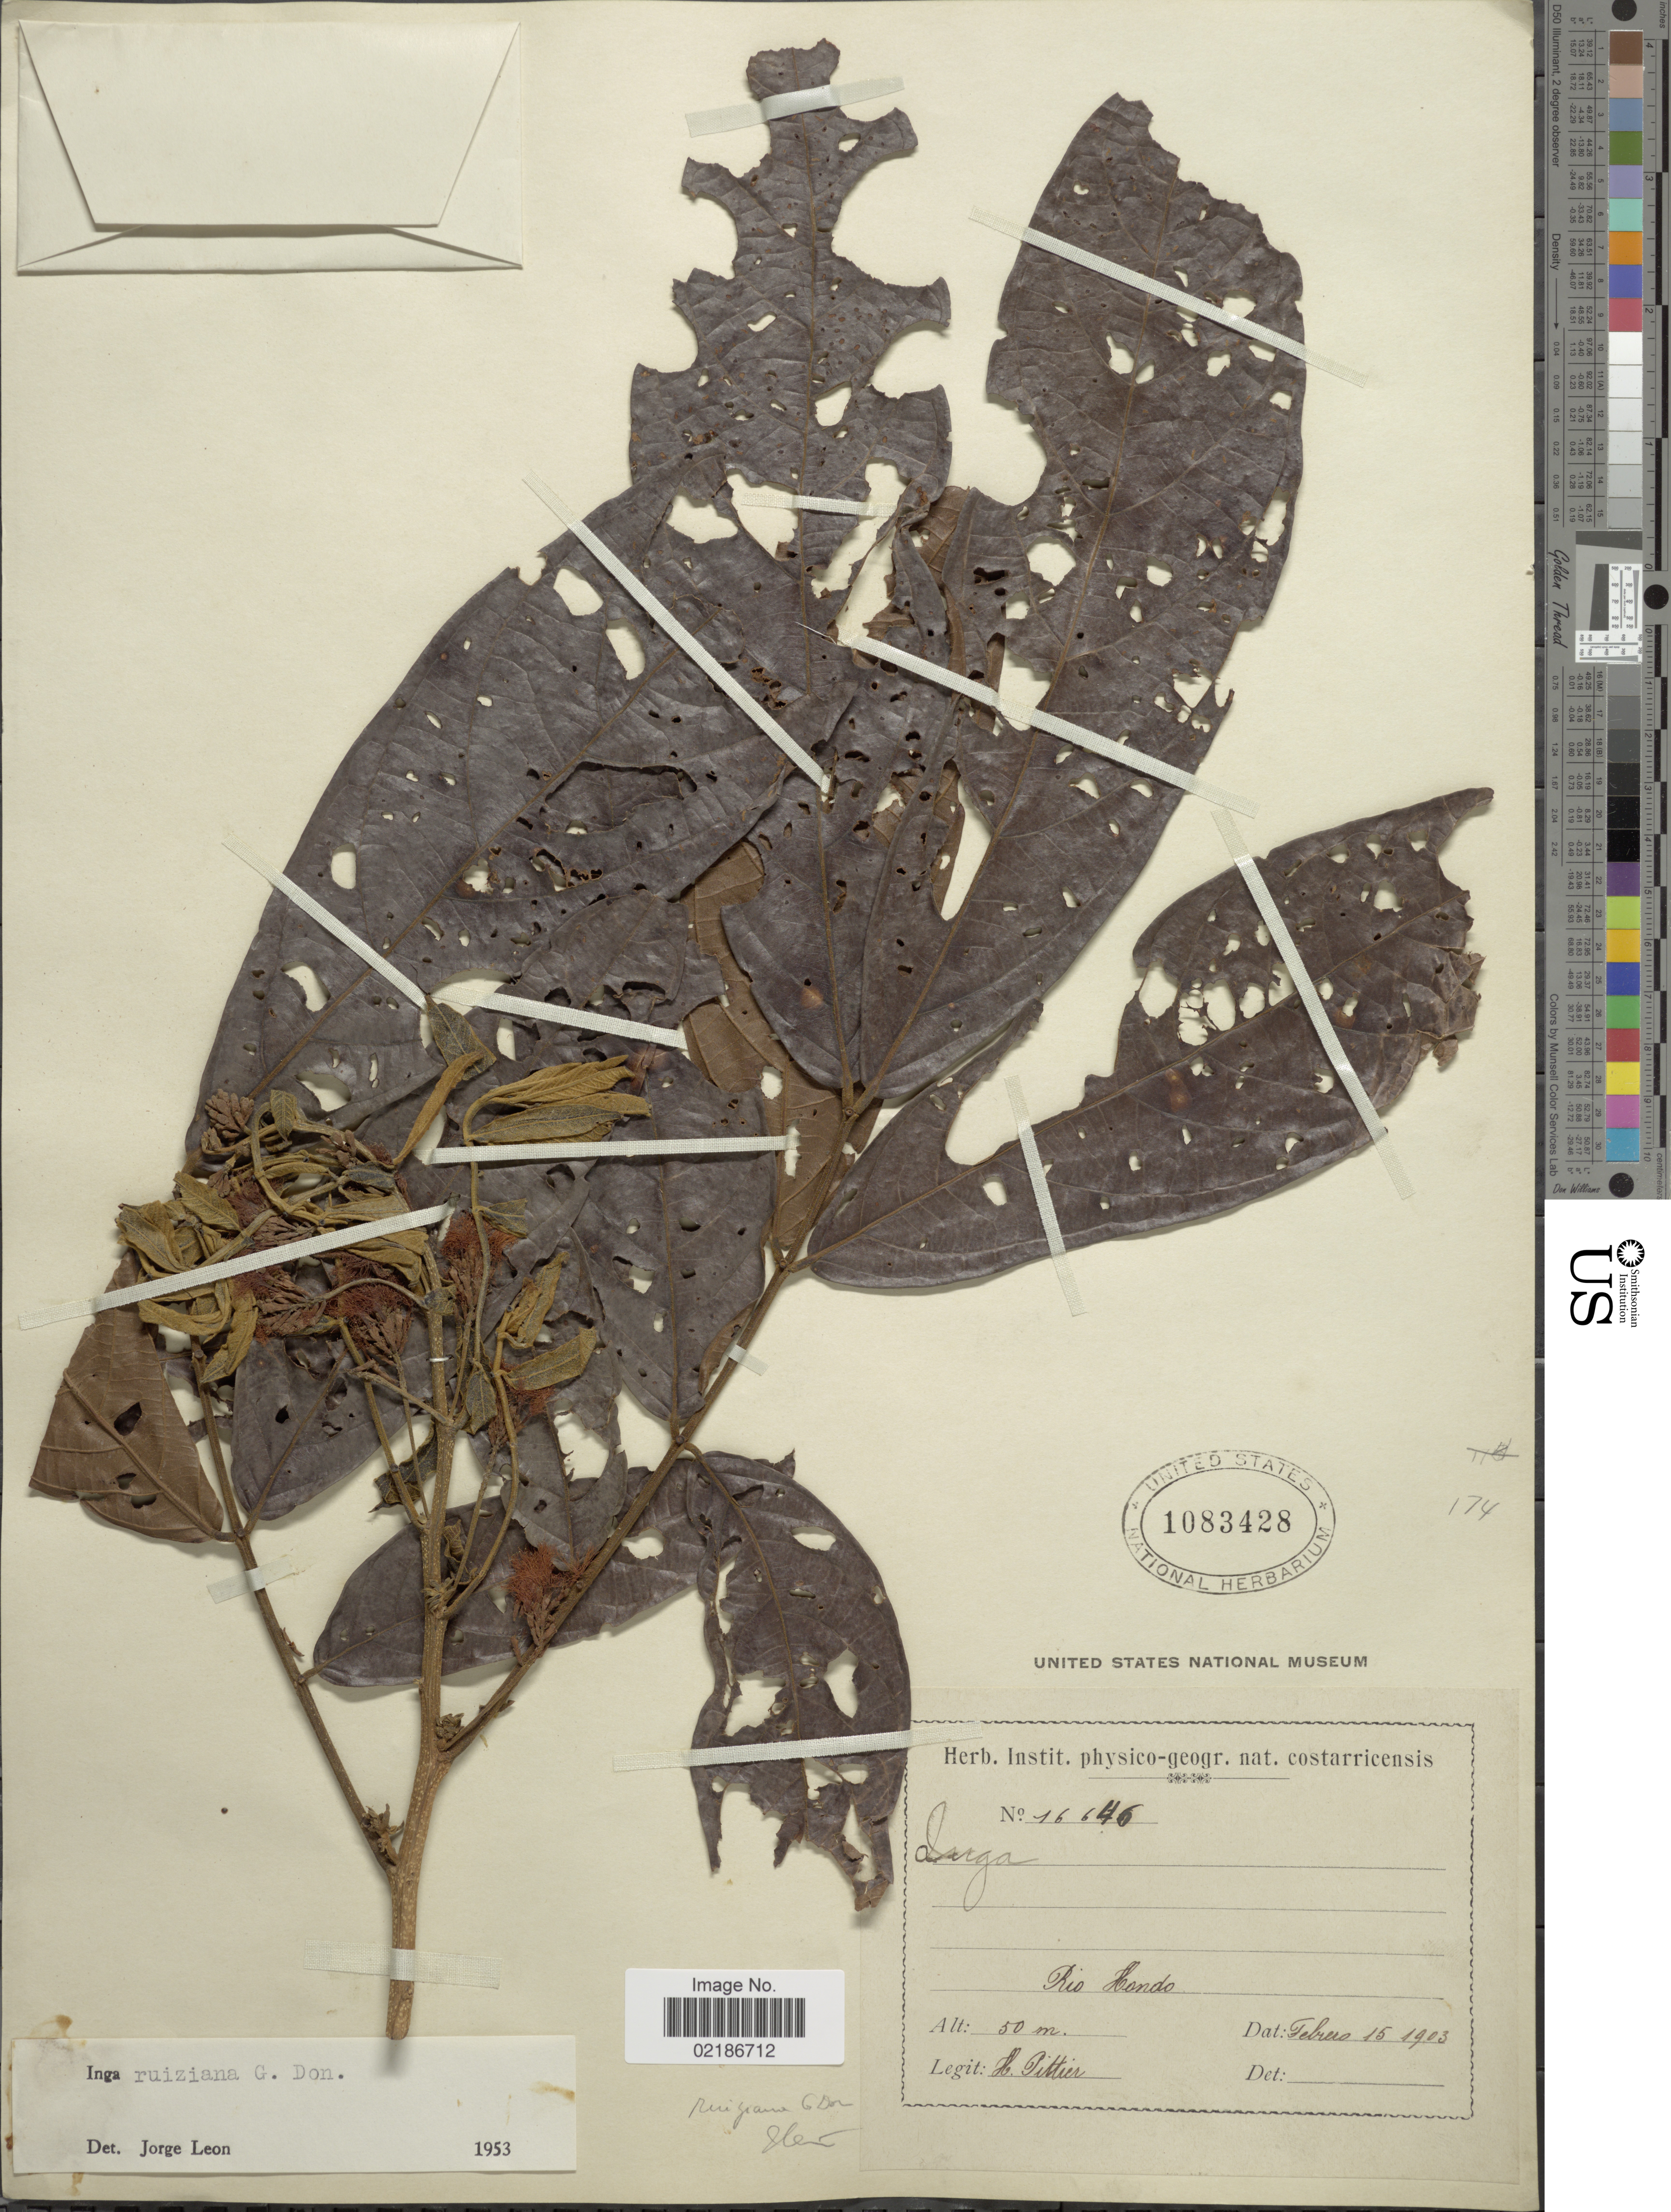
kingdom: Plantae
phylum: Tracheophyta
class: Magnoliopsida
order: Fabales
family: Fabaceae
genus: Inga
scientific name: Inga ruiziana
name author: G. Don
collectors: H. F. Pittier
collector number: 16646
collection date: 1903-02-15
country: Costa Rica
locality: Rio Hondo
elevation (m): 50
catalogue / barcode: US 1083428